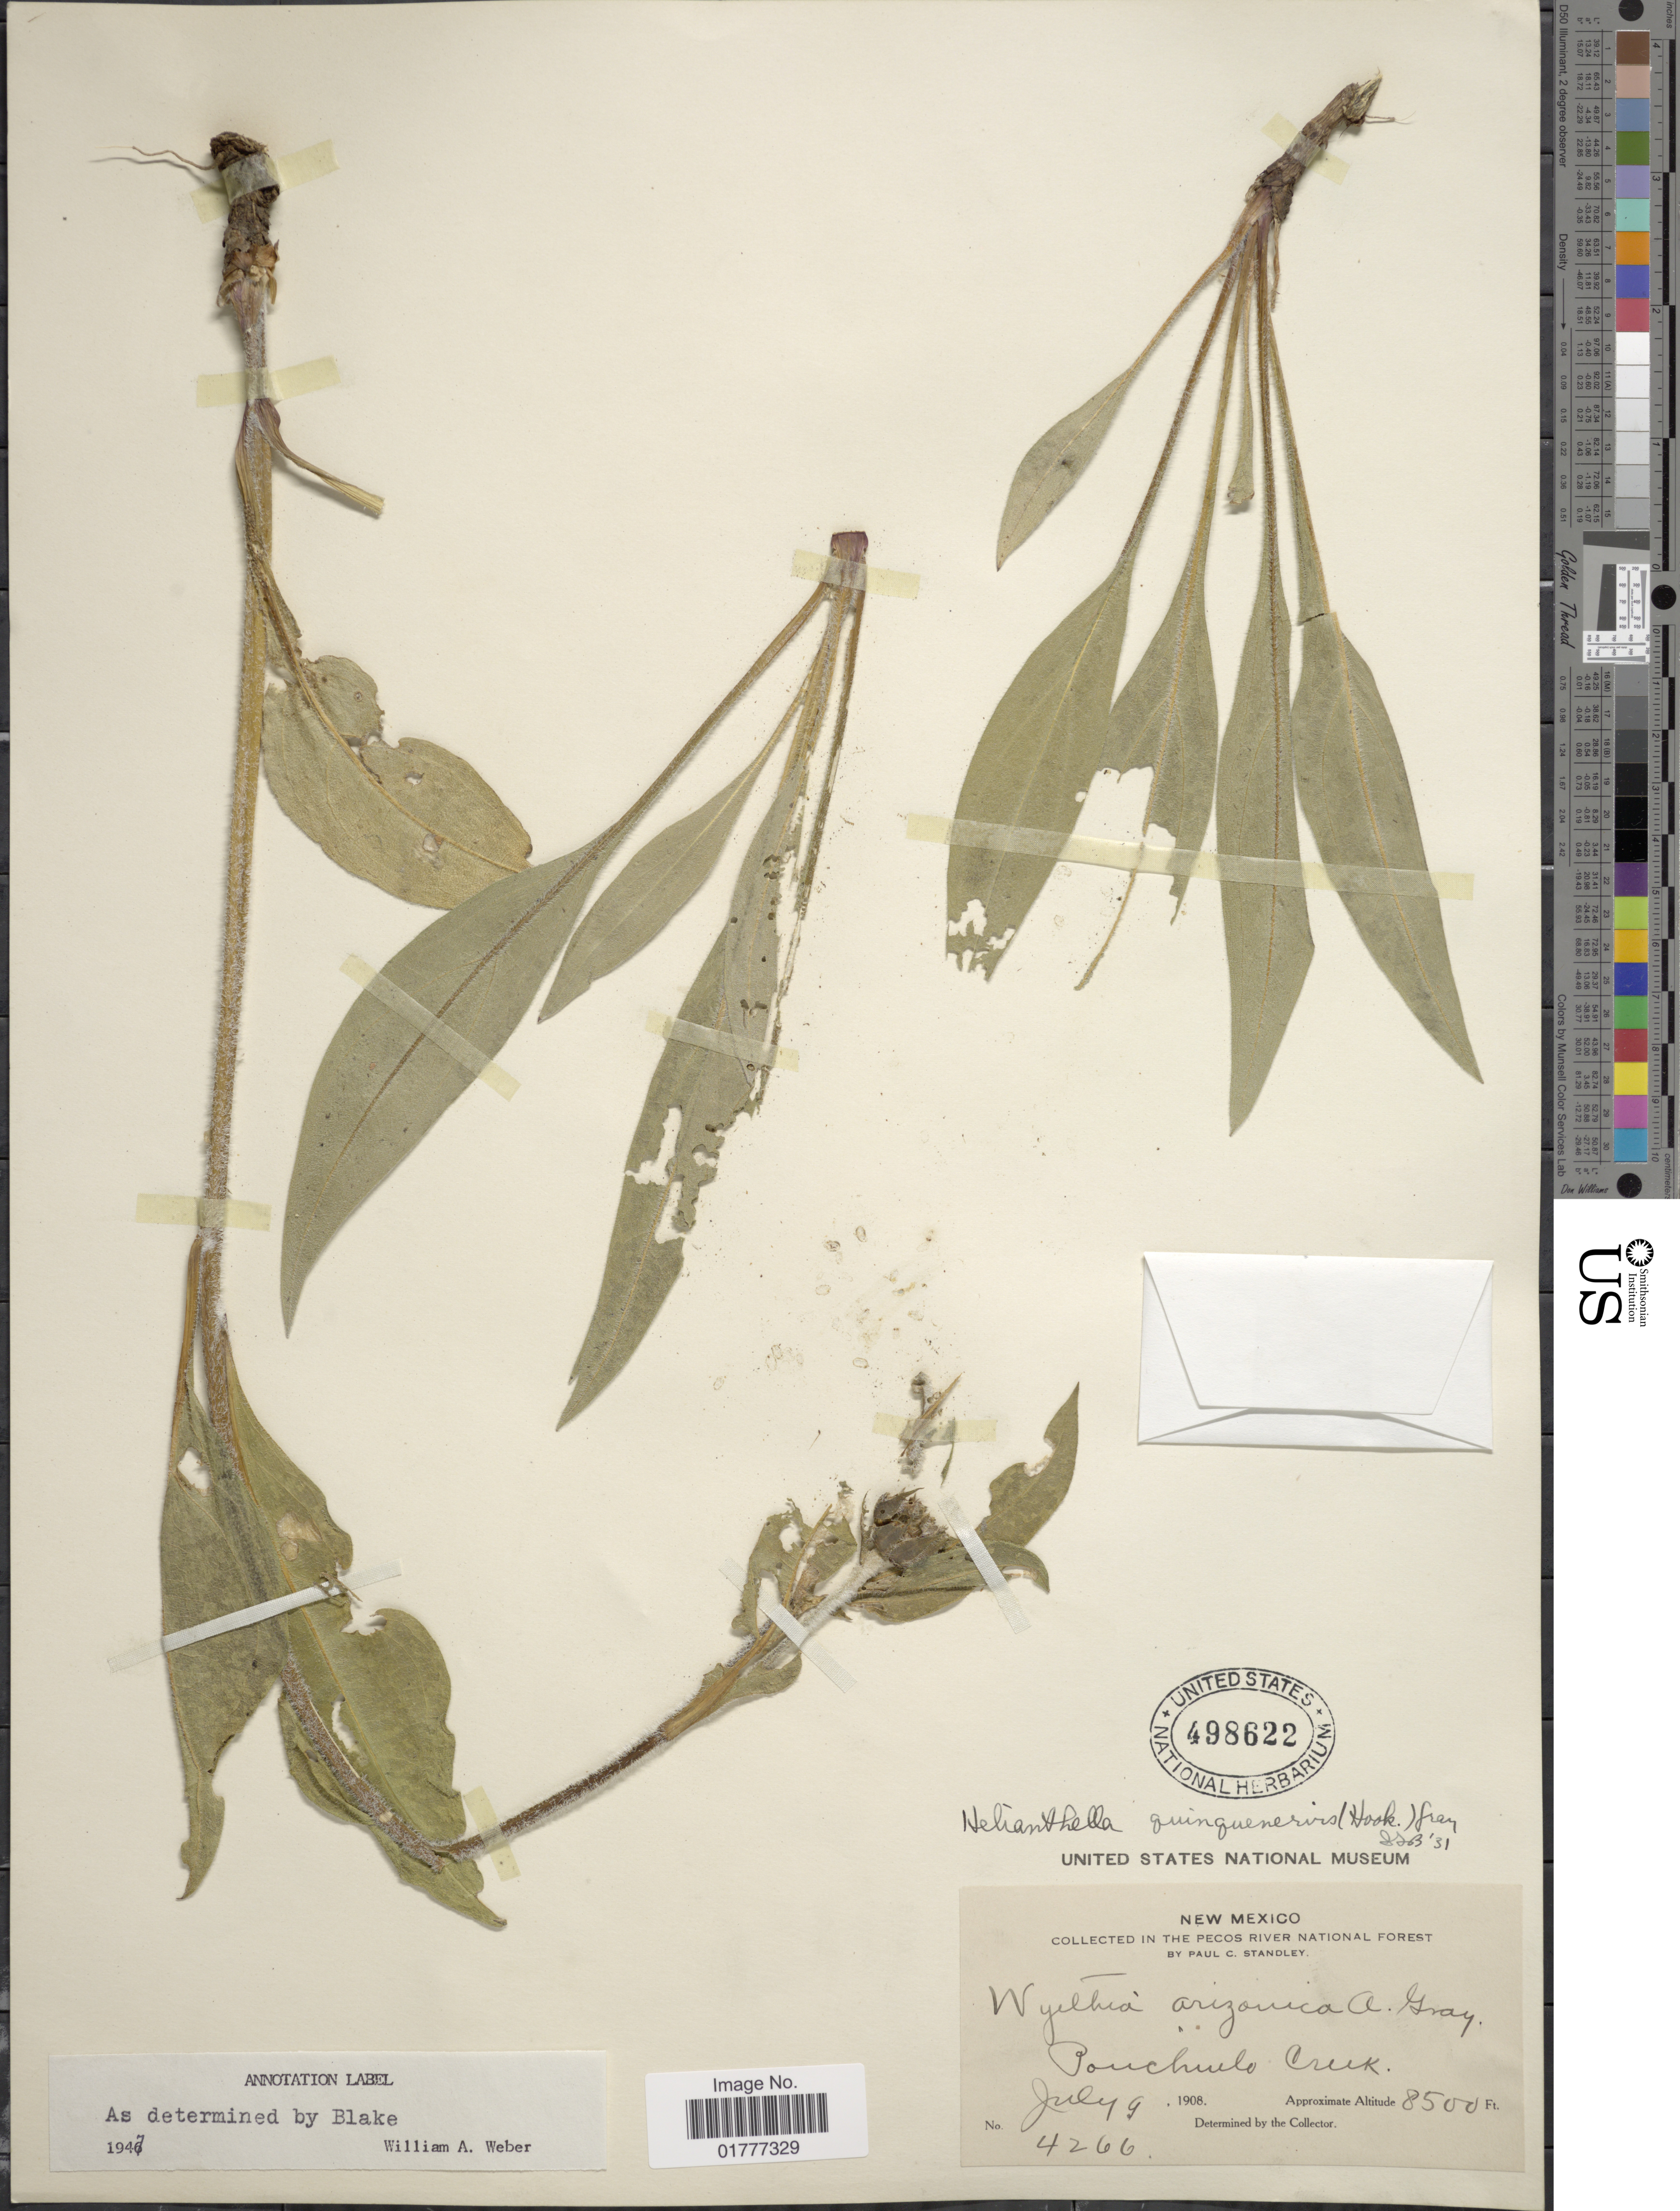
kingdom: Plantae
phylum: Tracheophyta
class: Magnoliopsida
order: Asterales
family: Asteraceae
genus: Helianthella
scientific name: Helianthella quinquenervis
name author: (Hook.) A. Gray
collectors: P. C. Standley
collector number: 4266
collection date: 1908-07-09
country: United States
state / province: New Mexico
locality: Ponchulo Creek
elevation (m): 2591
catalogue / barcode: US 498622